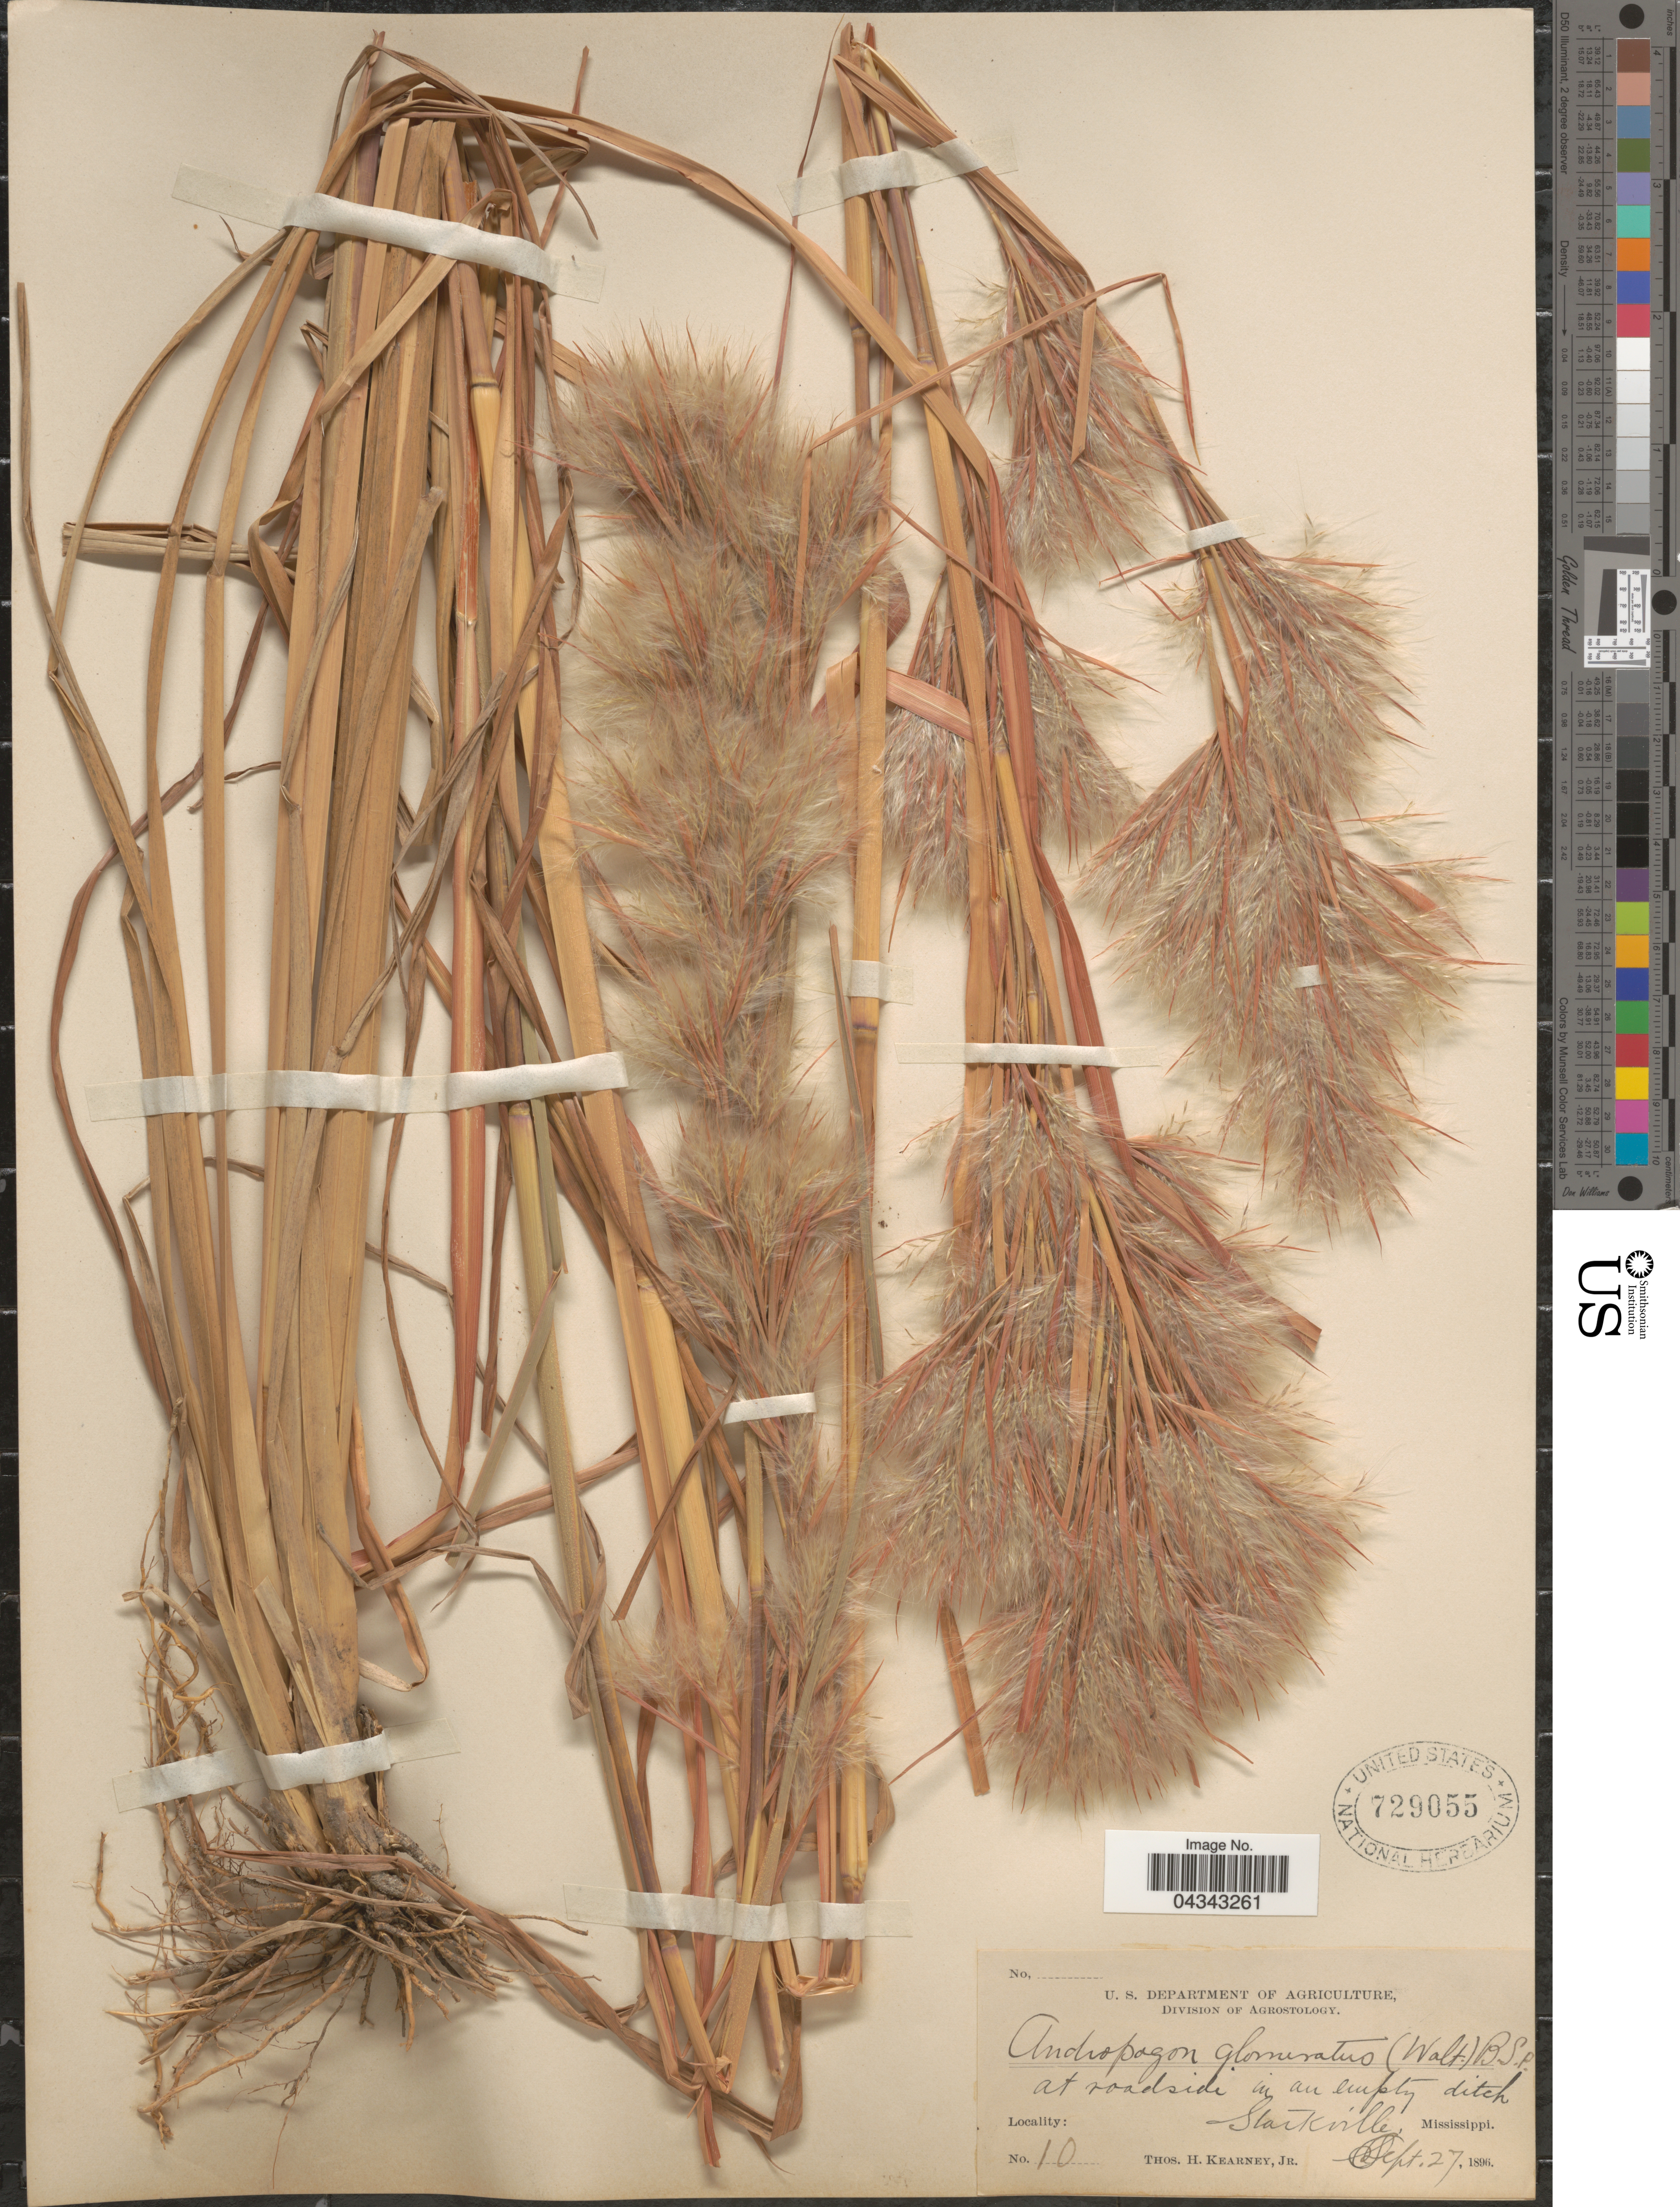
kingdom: Plantae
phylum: Tracheophyta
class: Liliopsida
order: Poales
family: Poaceae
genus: Andropogon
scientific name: Andropogon glomeratus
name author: (Walter) Britton, Stearns & Poggenb.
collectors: T. H. Kearney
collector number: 10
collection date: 1896-09-27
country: United States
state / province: Mississippi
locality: At roadside in an empty ditch. Starkville.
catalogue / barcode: US 729055